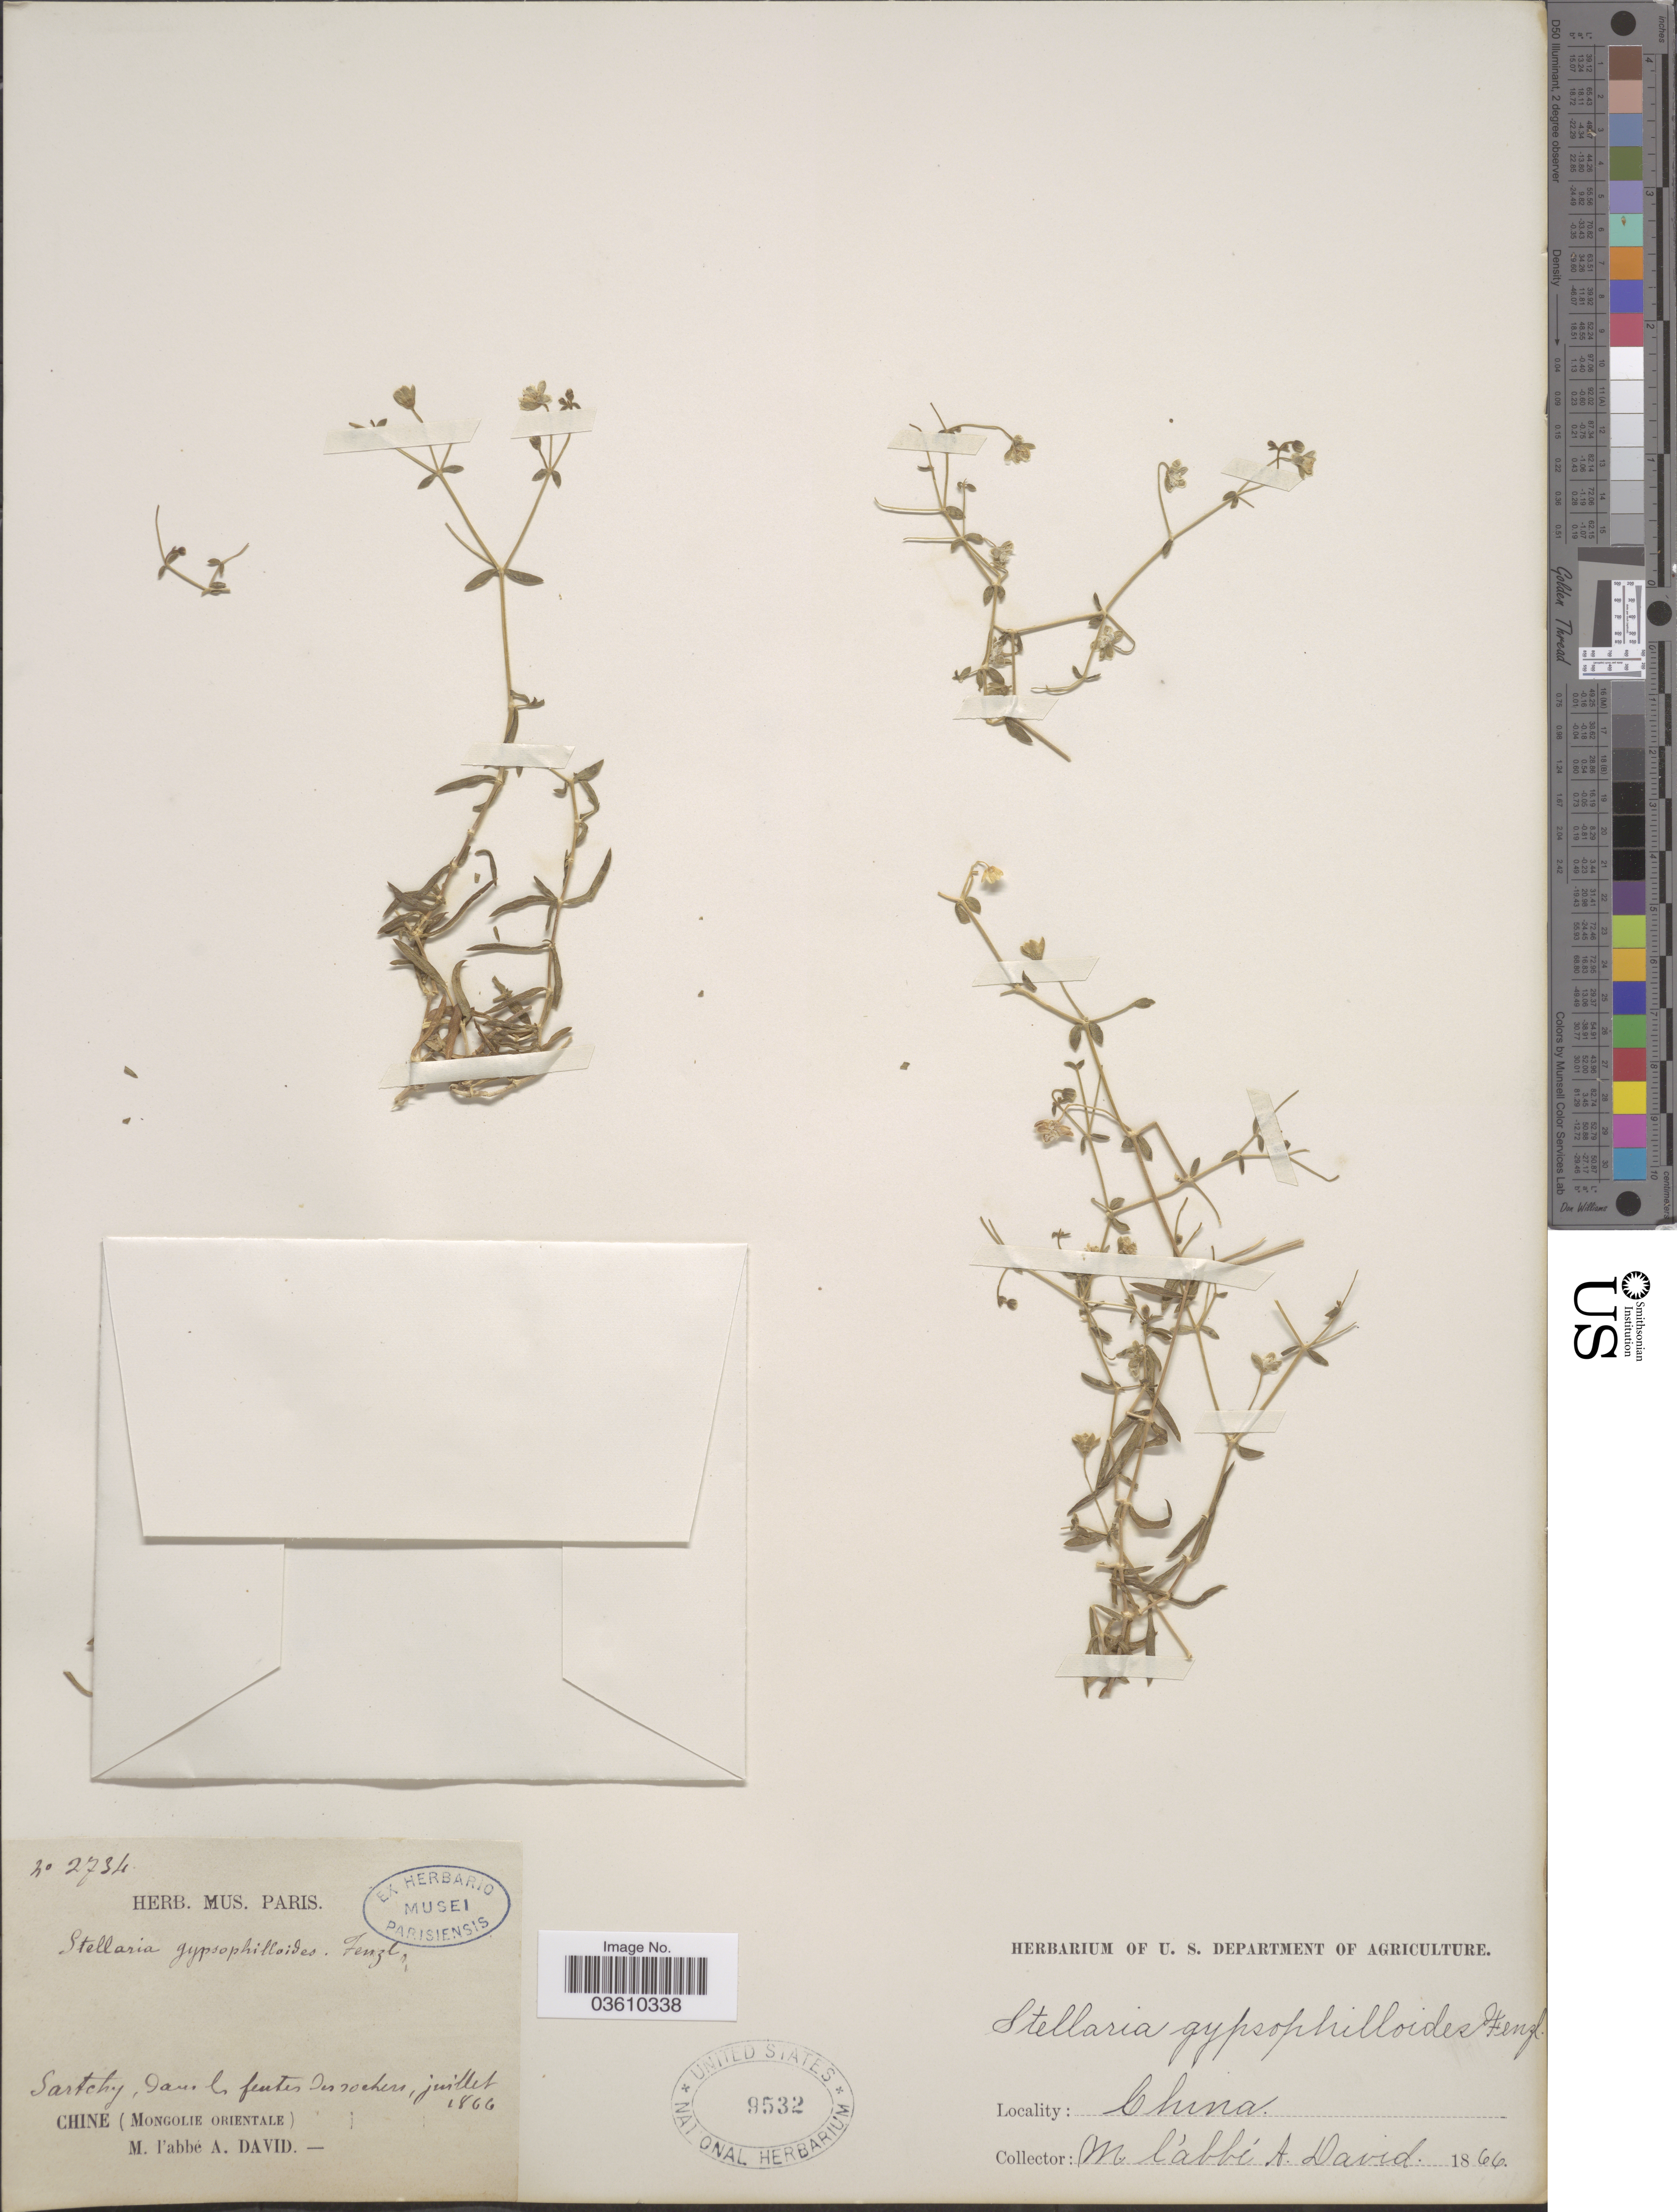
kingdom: Plantae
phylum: Tracheophyta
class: Magnoliopsida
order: Caryophyllales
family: Caryophyllaceae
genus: Stellaria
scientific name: Stellaria gypsophiloides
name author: Fenzl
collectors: A. David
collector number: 2734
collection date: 1866-07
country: China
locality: Chine (Mongolie Orientale). Sartchy, dans les fentes des rochers.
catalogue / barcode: US 9532